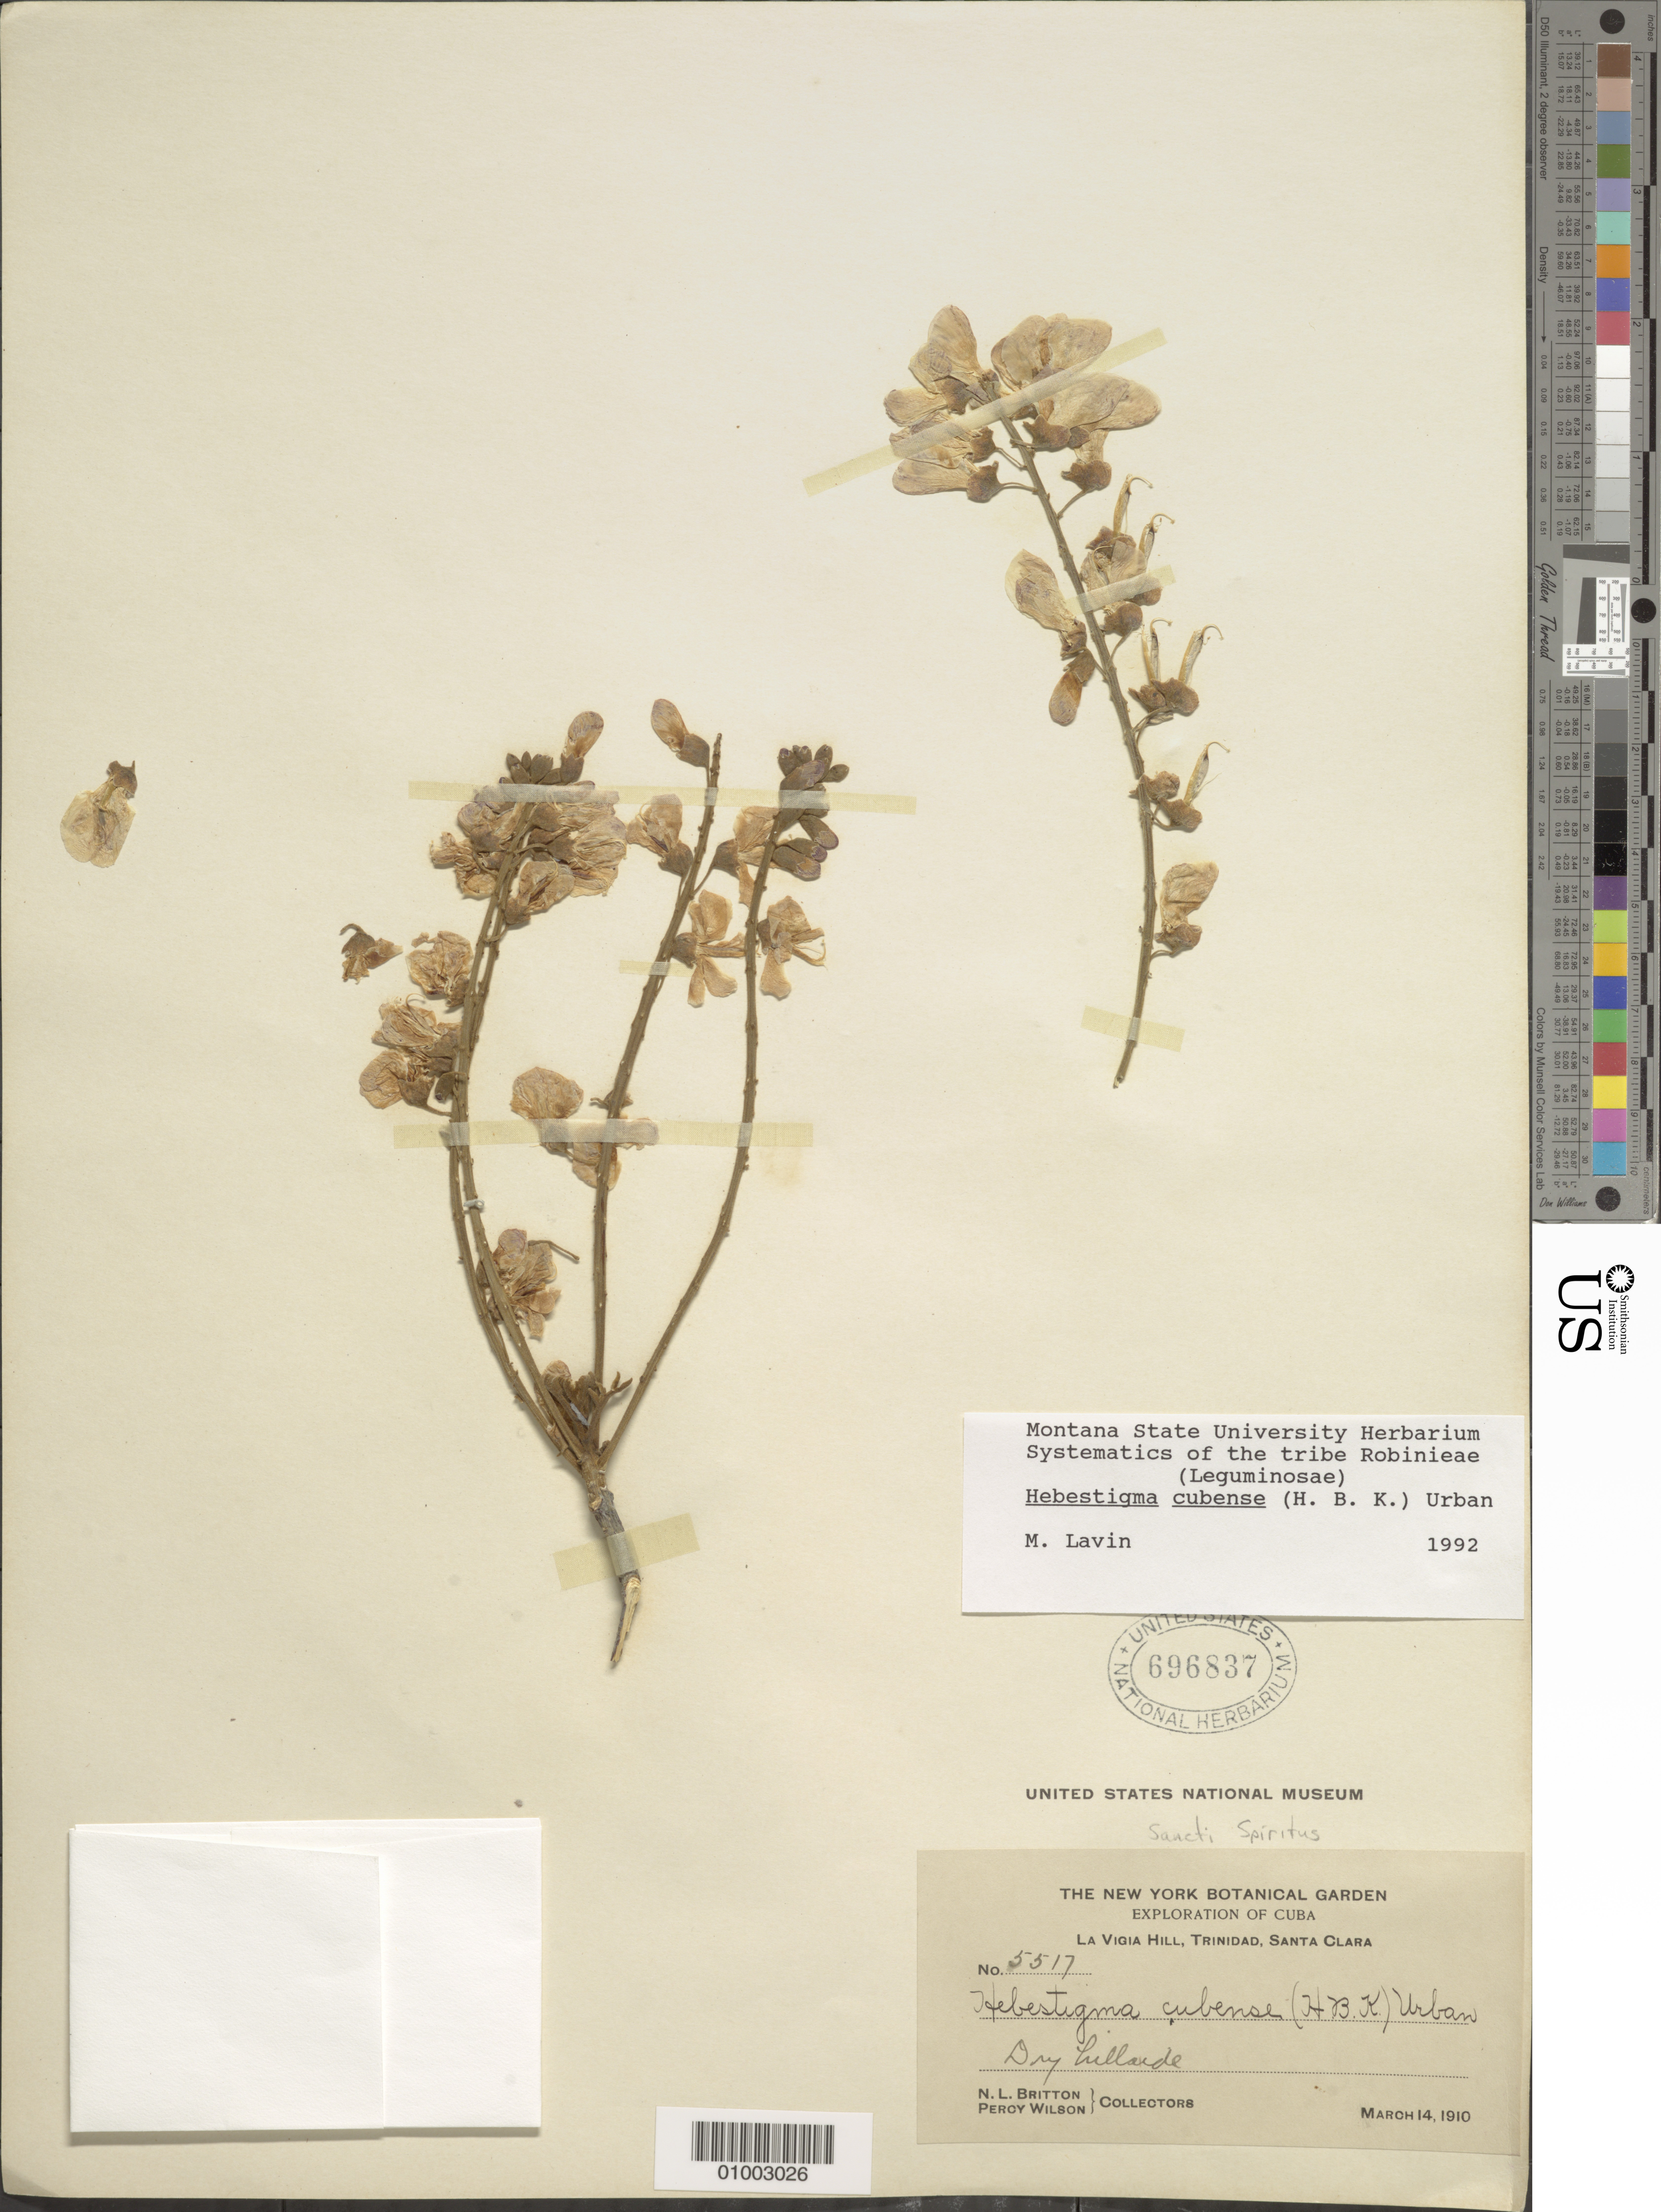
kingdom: Plantae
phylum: Tracheophyta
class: Magnoliopsida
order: Fabales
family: Fabaceae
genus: Hebestigma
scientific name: Hebestigma cubense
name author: (Kunth) Urb.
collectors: N. Britton & P. Wilson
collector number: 5517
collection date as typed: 14 Mar 1910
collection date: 1910-03-14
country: Cuba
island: Cuba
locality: Dry hillside, La Vigia Hill, Trinidad, Santa Clara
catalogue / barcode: US 696837